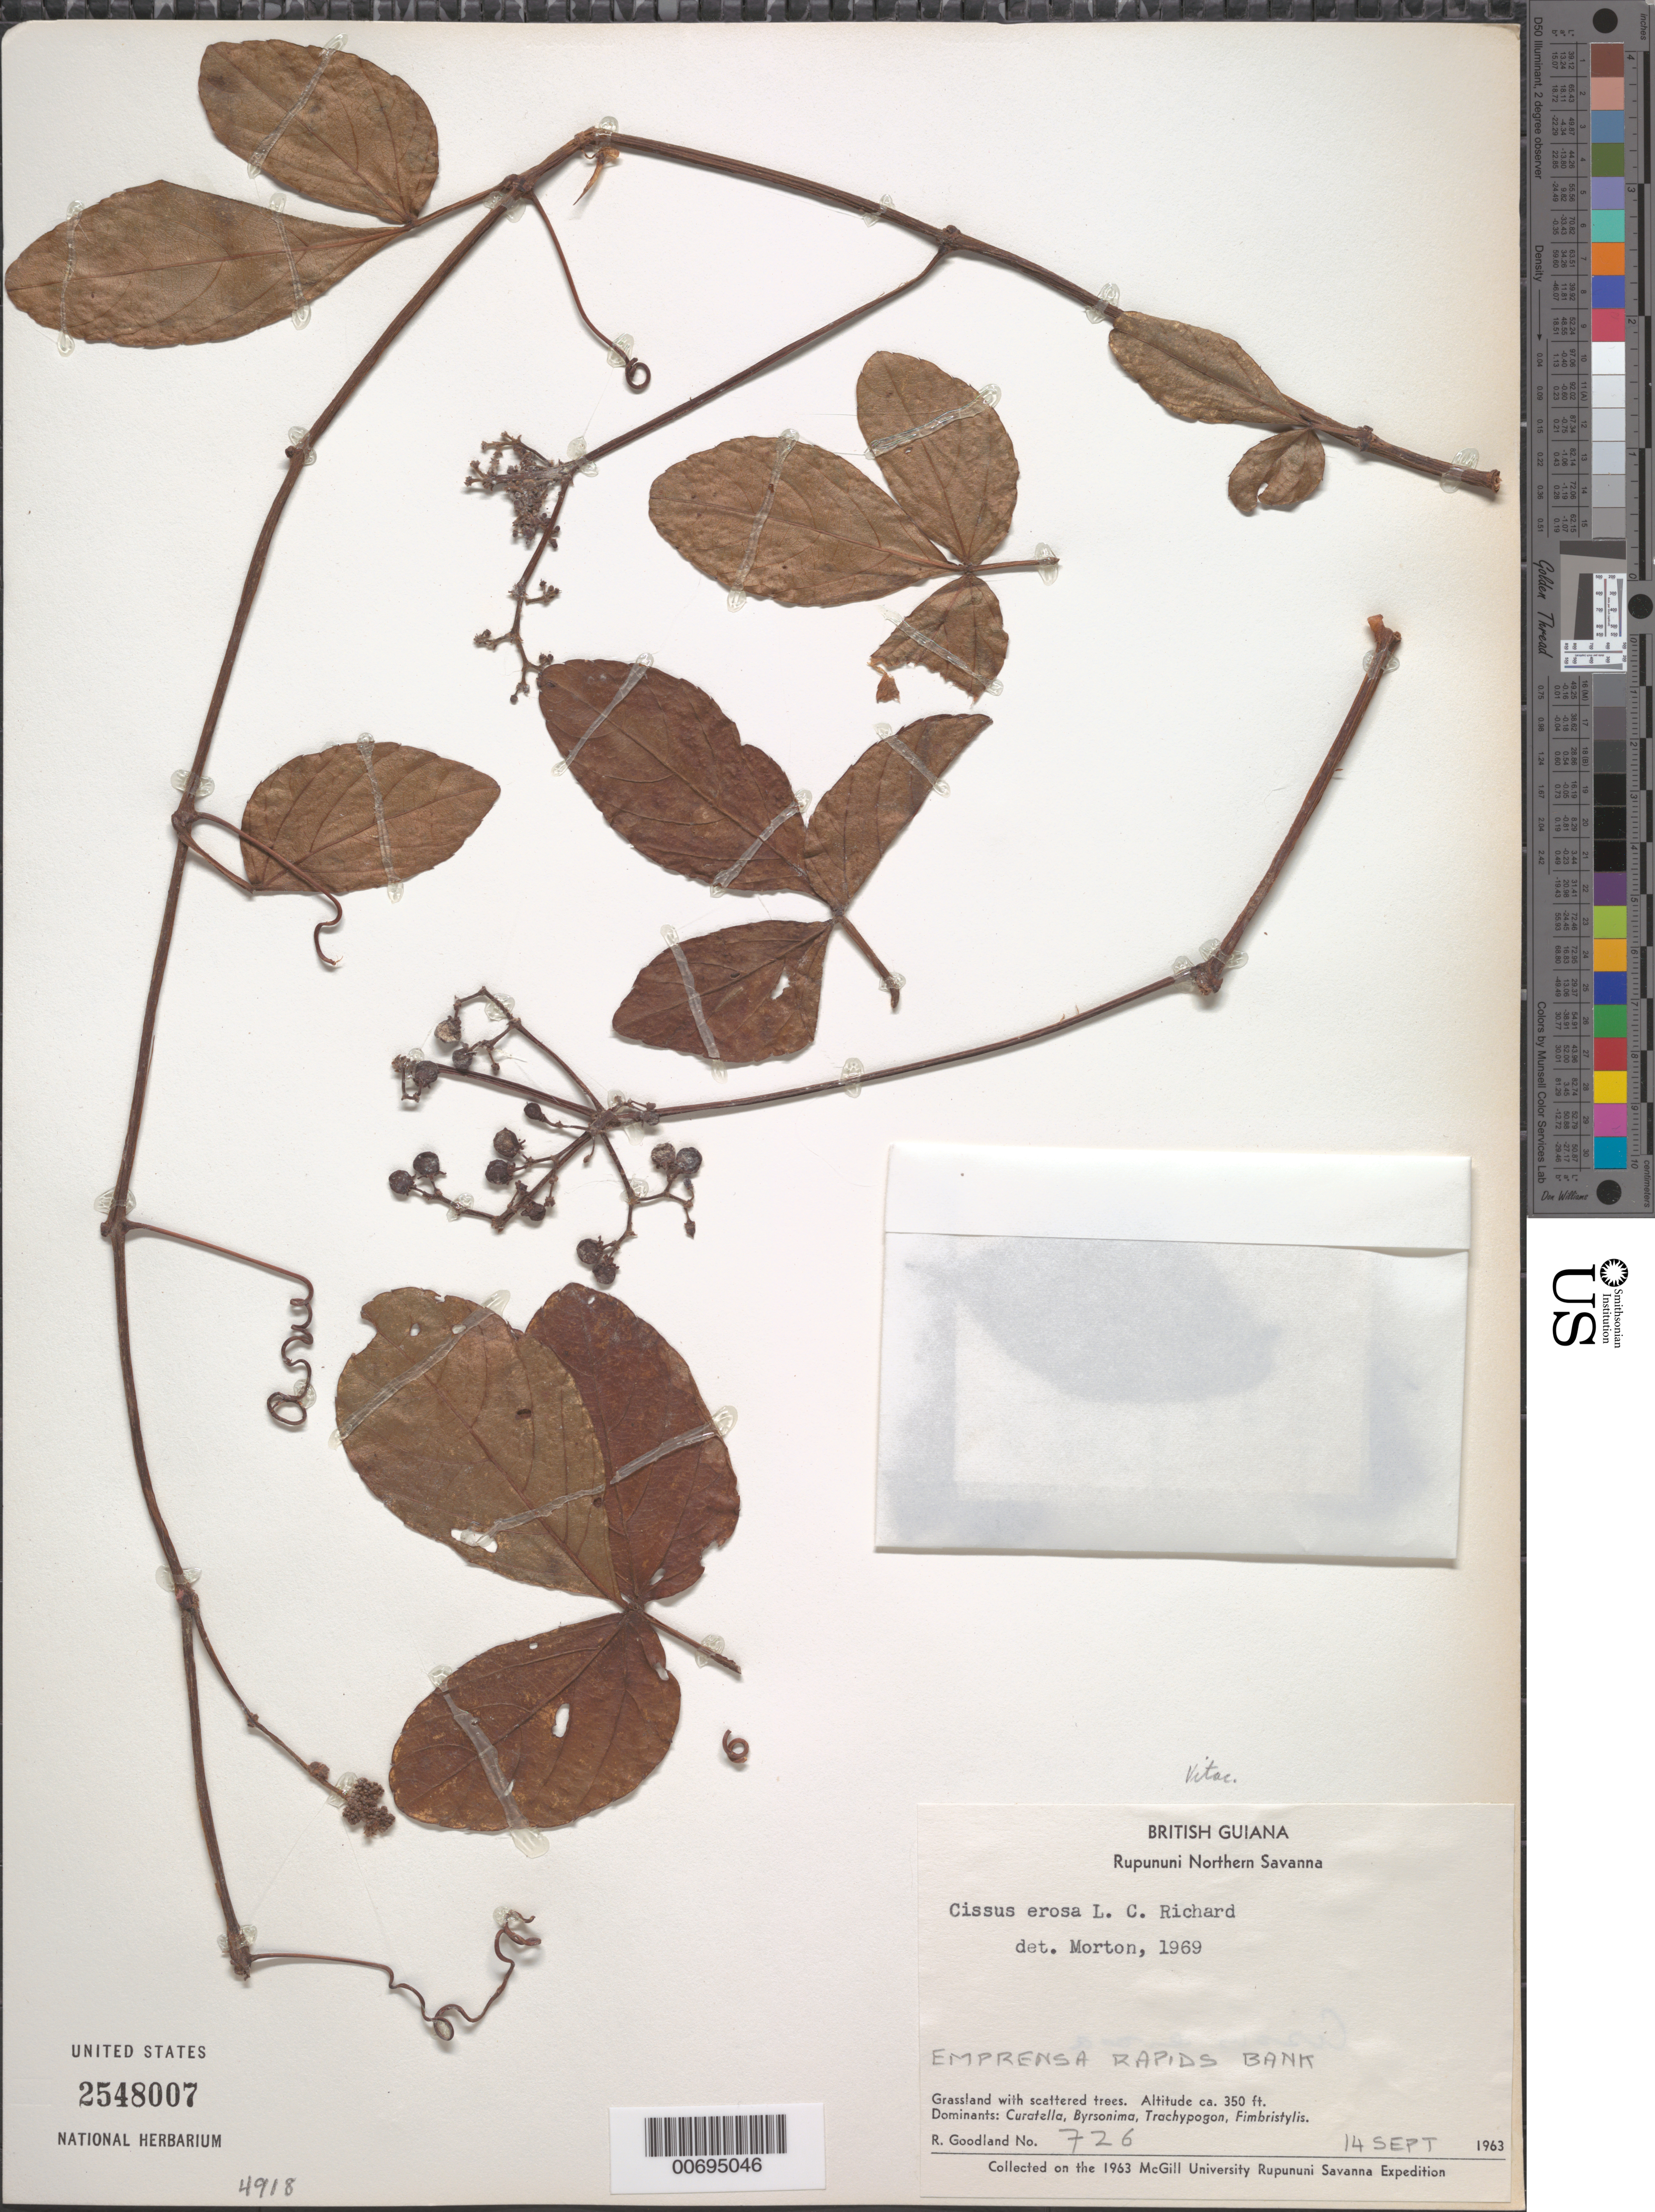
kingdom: Plantae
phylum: Tracheophyta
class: Magnoliopsida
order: Vitales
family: Vitaceae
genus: Cissus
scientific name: Cissus erosa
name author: Rich.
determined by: Morton, --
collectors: R. Goodland & R. Persaud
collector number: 726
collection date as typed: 14-Sep-63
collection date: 1963-09-14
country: Guyana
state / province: U. Takutu-U. Essequibo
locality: Rupununi Northern Savanna, Emprensa Rapids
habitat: Grassland with scattered trees. Dominants: Curatella, Byrsonima, Trachypogon, Fimbristylis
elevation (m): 107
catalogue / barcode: US 2548007